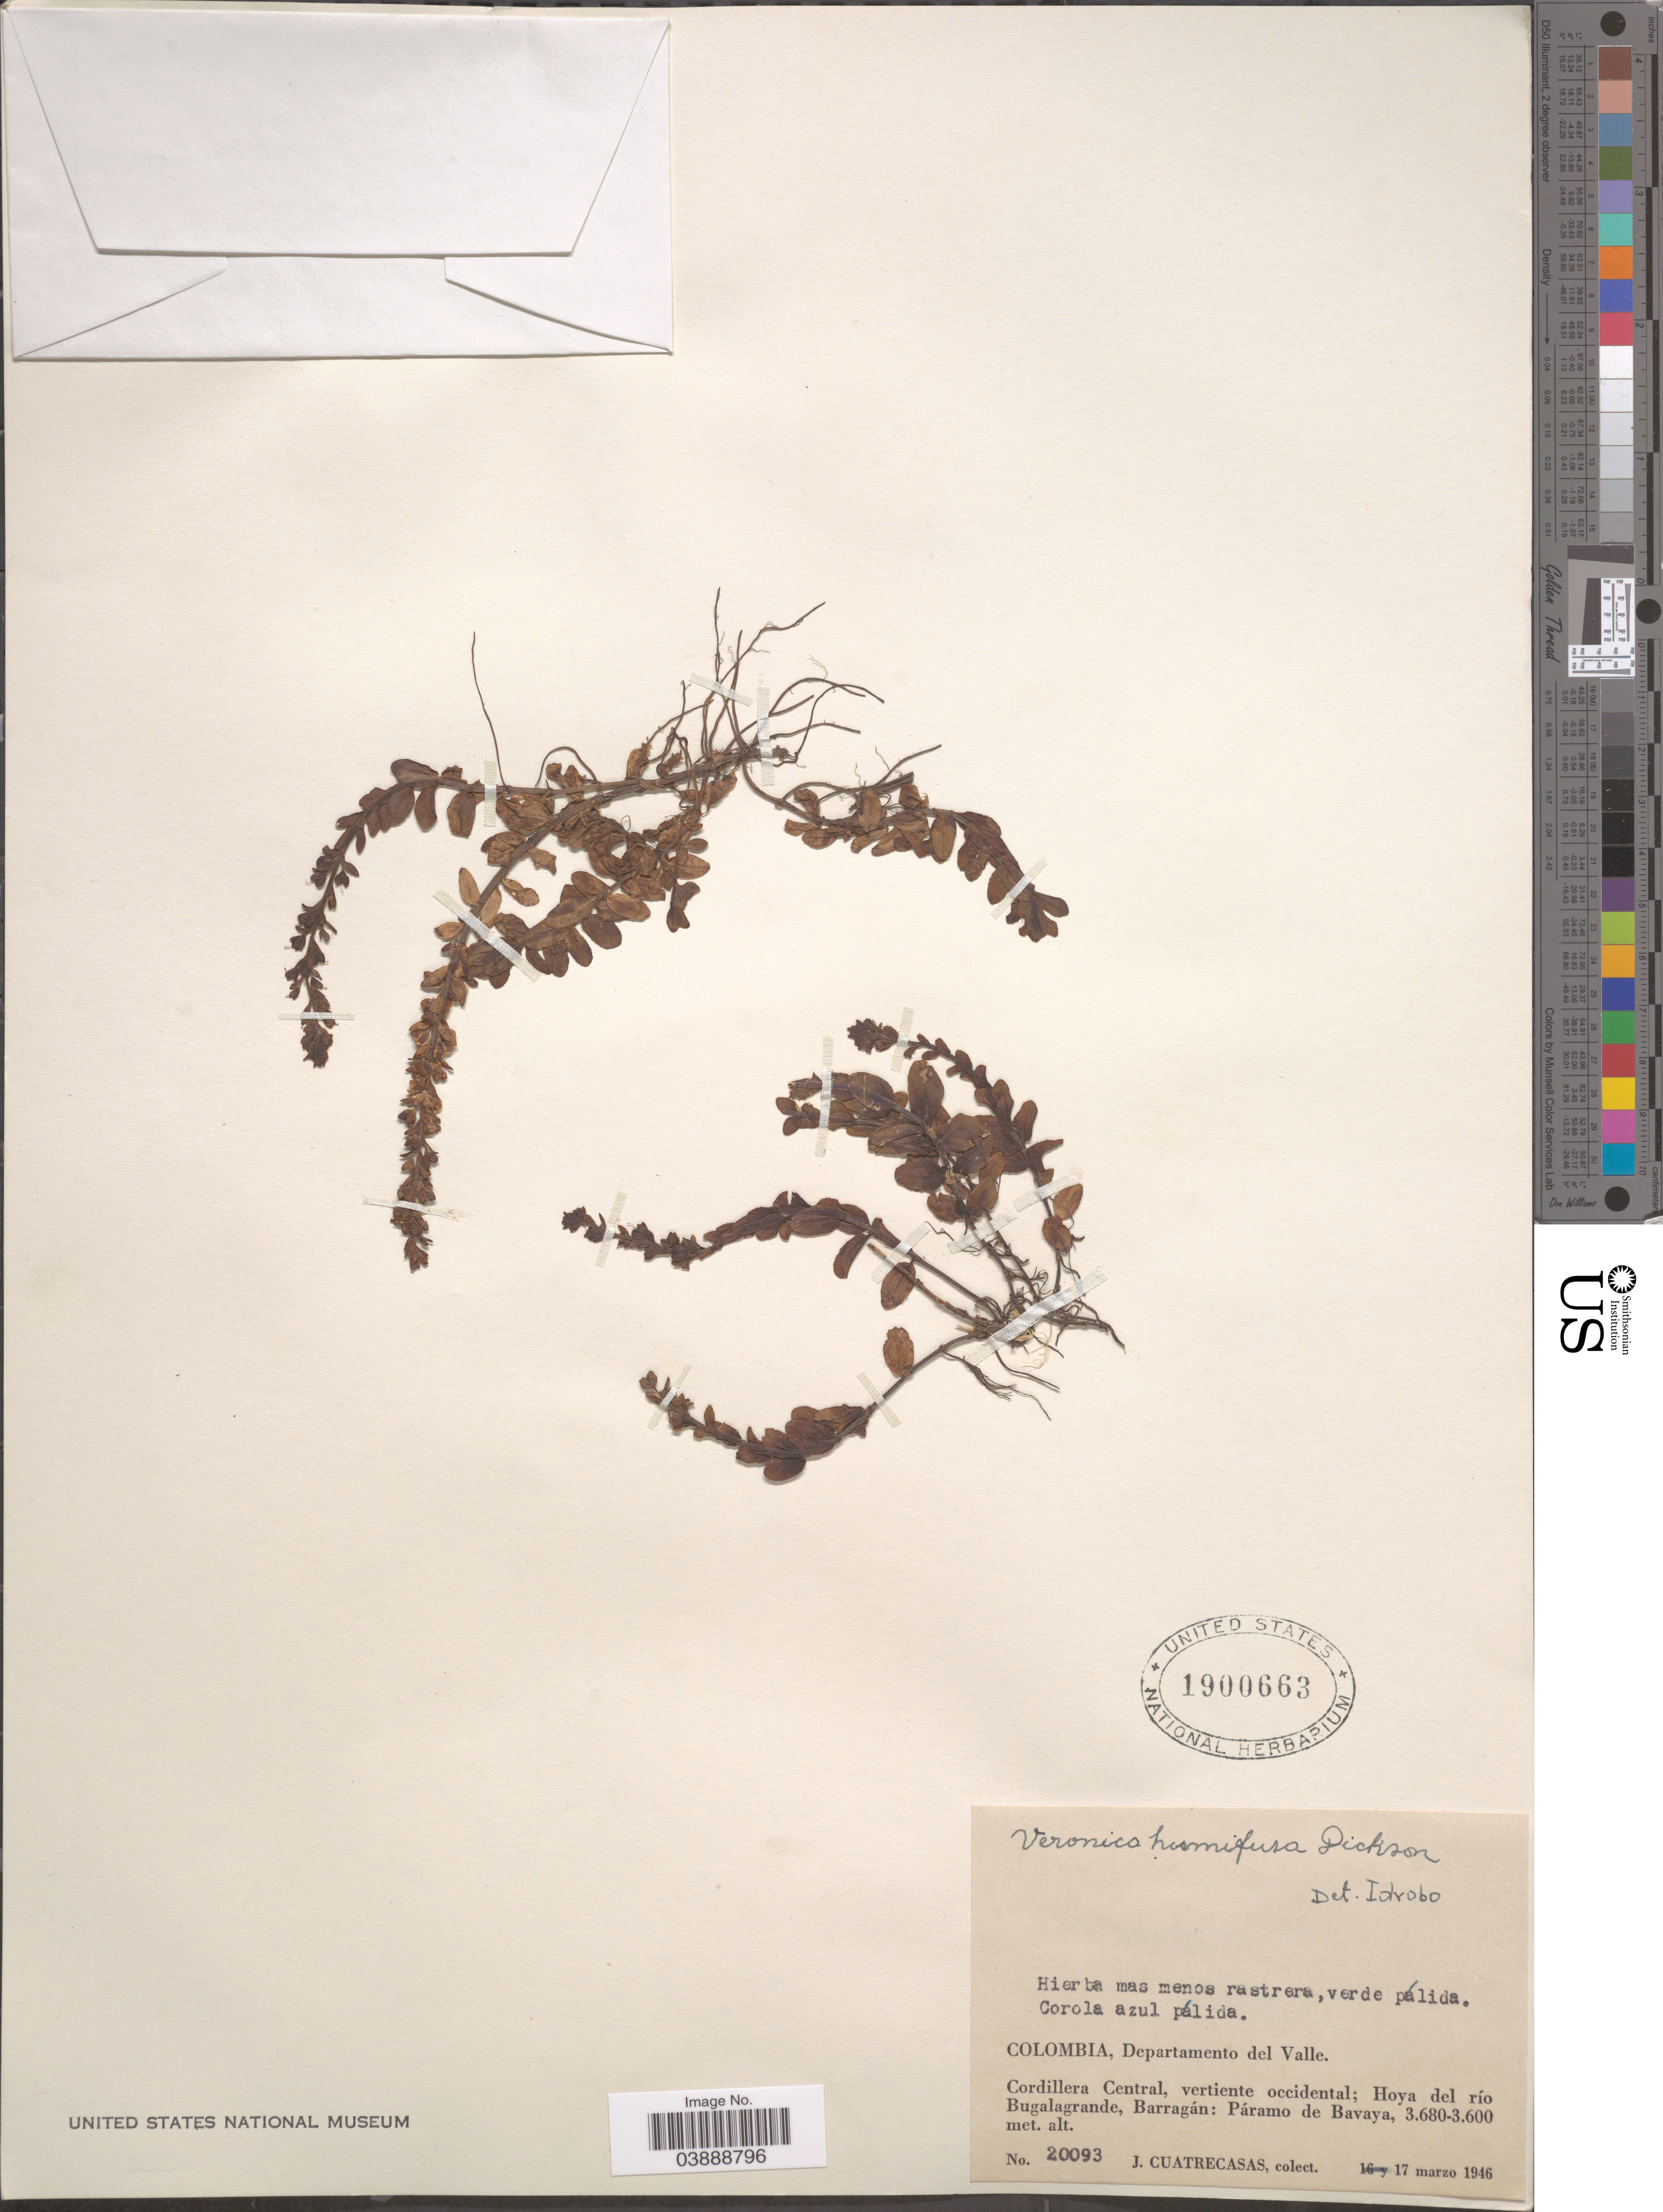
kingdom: Plantae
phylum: Tracheophyta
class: Magnoliopsida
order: Lamiales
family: Plantaginaceae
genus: Veronica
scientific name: Veronica serpyllifolia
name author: L.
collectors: J. Cuatrecasas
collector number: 20093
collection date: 1946-03-17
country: Colombia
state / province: Valle del Cauca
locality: Departamento del Valle. Cordillera Central, vertiente occidental; Hoya del río Bugalagrande, Barragán: Páramo de Bavaya.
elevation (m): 3600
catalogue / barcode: US 1900663